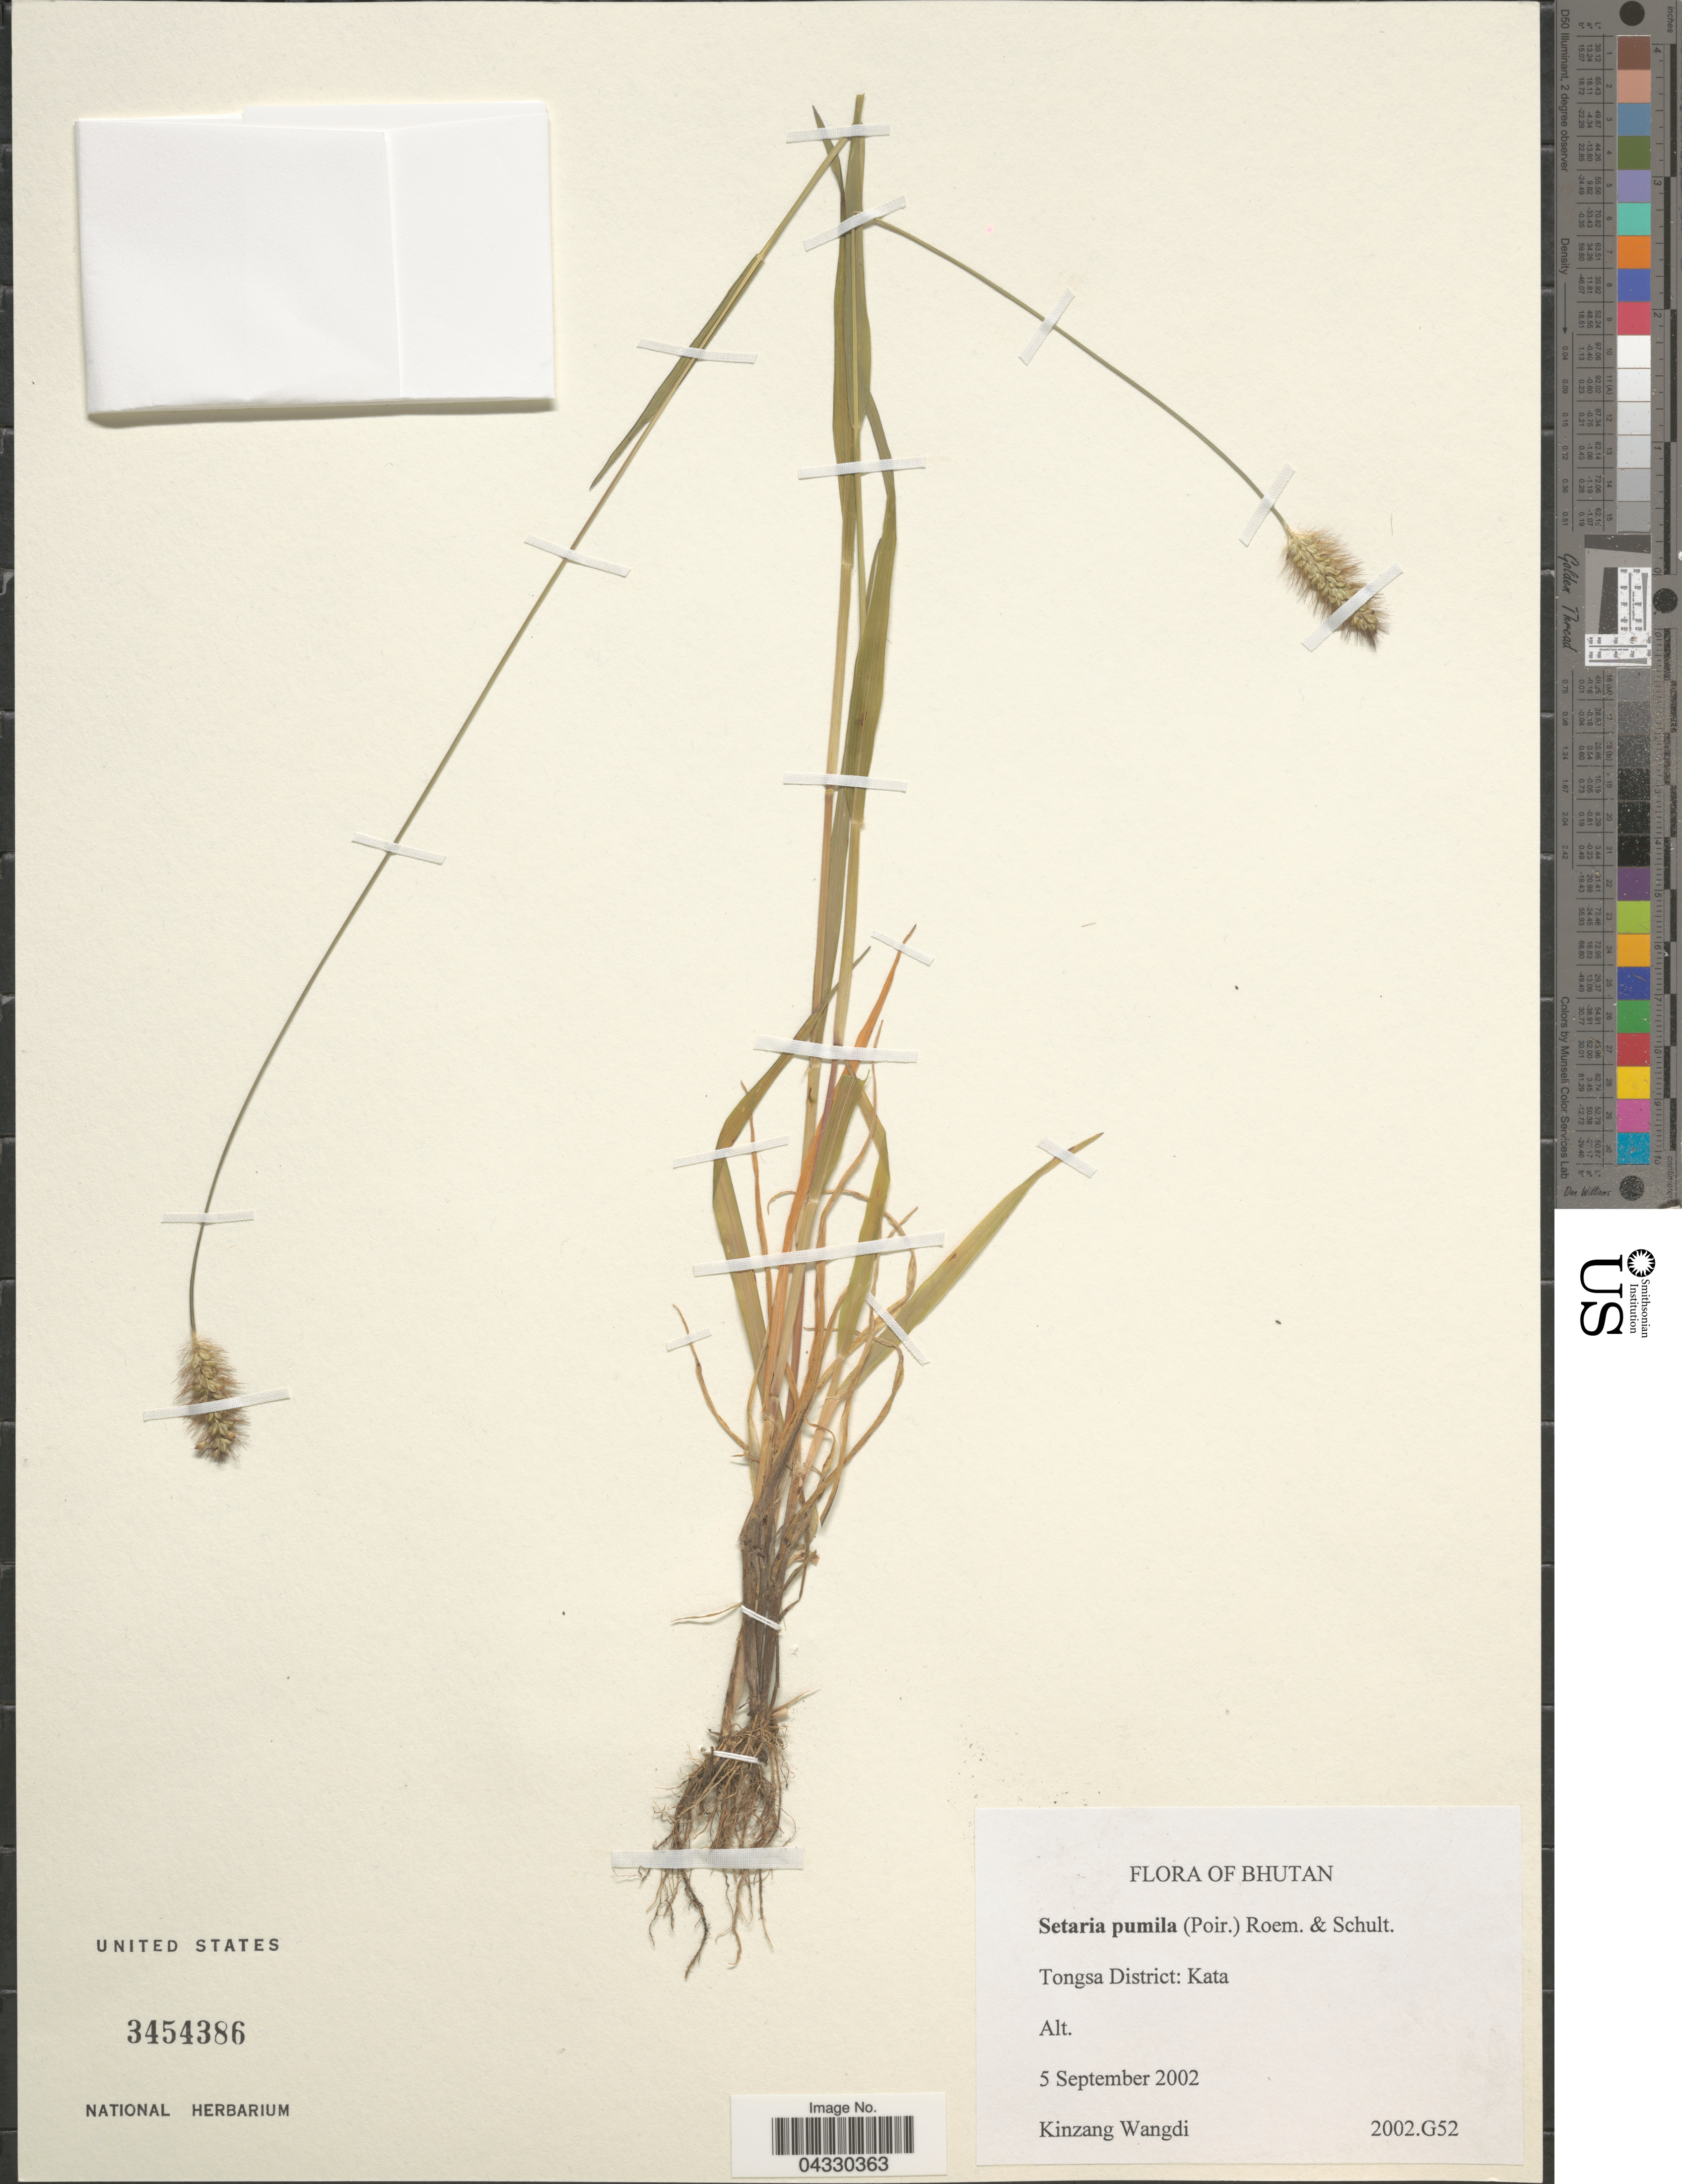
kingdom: Plantae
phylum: Tracheophyta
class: Liliopsida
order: Poales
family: Poaceae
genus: Setaria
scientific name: Setaria pumila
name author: (Poir.) Roem. & Schult.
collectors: K. Wangdi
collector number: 2002.G52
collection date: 2002-09-05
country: Bhutan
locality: Tongsa District: Kata.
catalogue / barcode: US 3454386